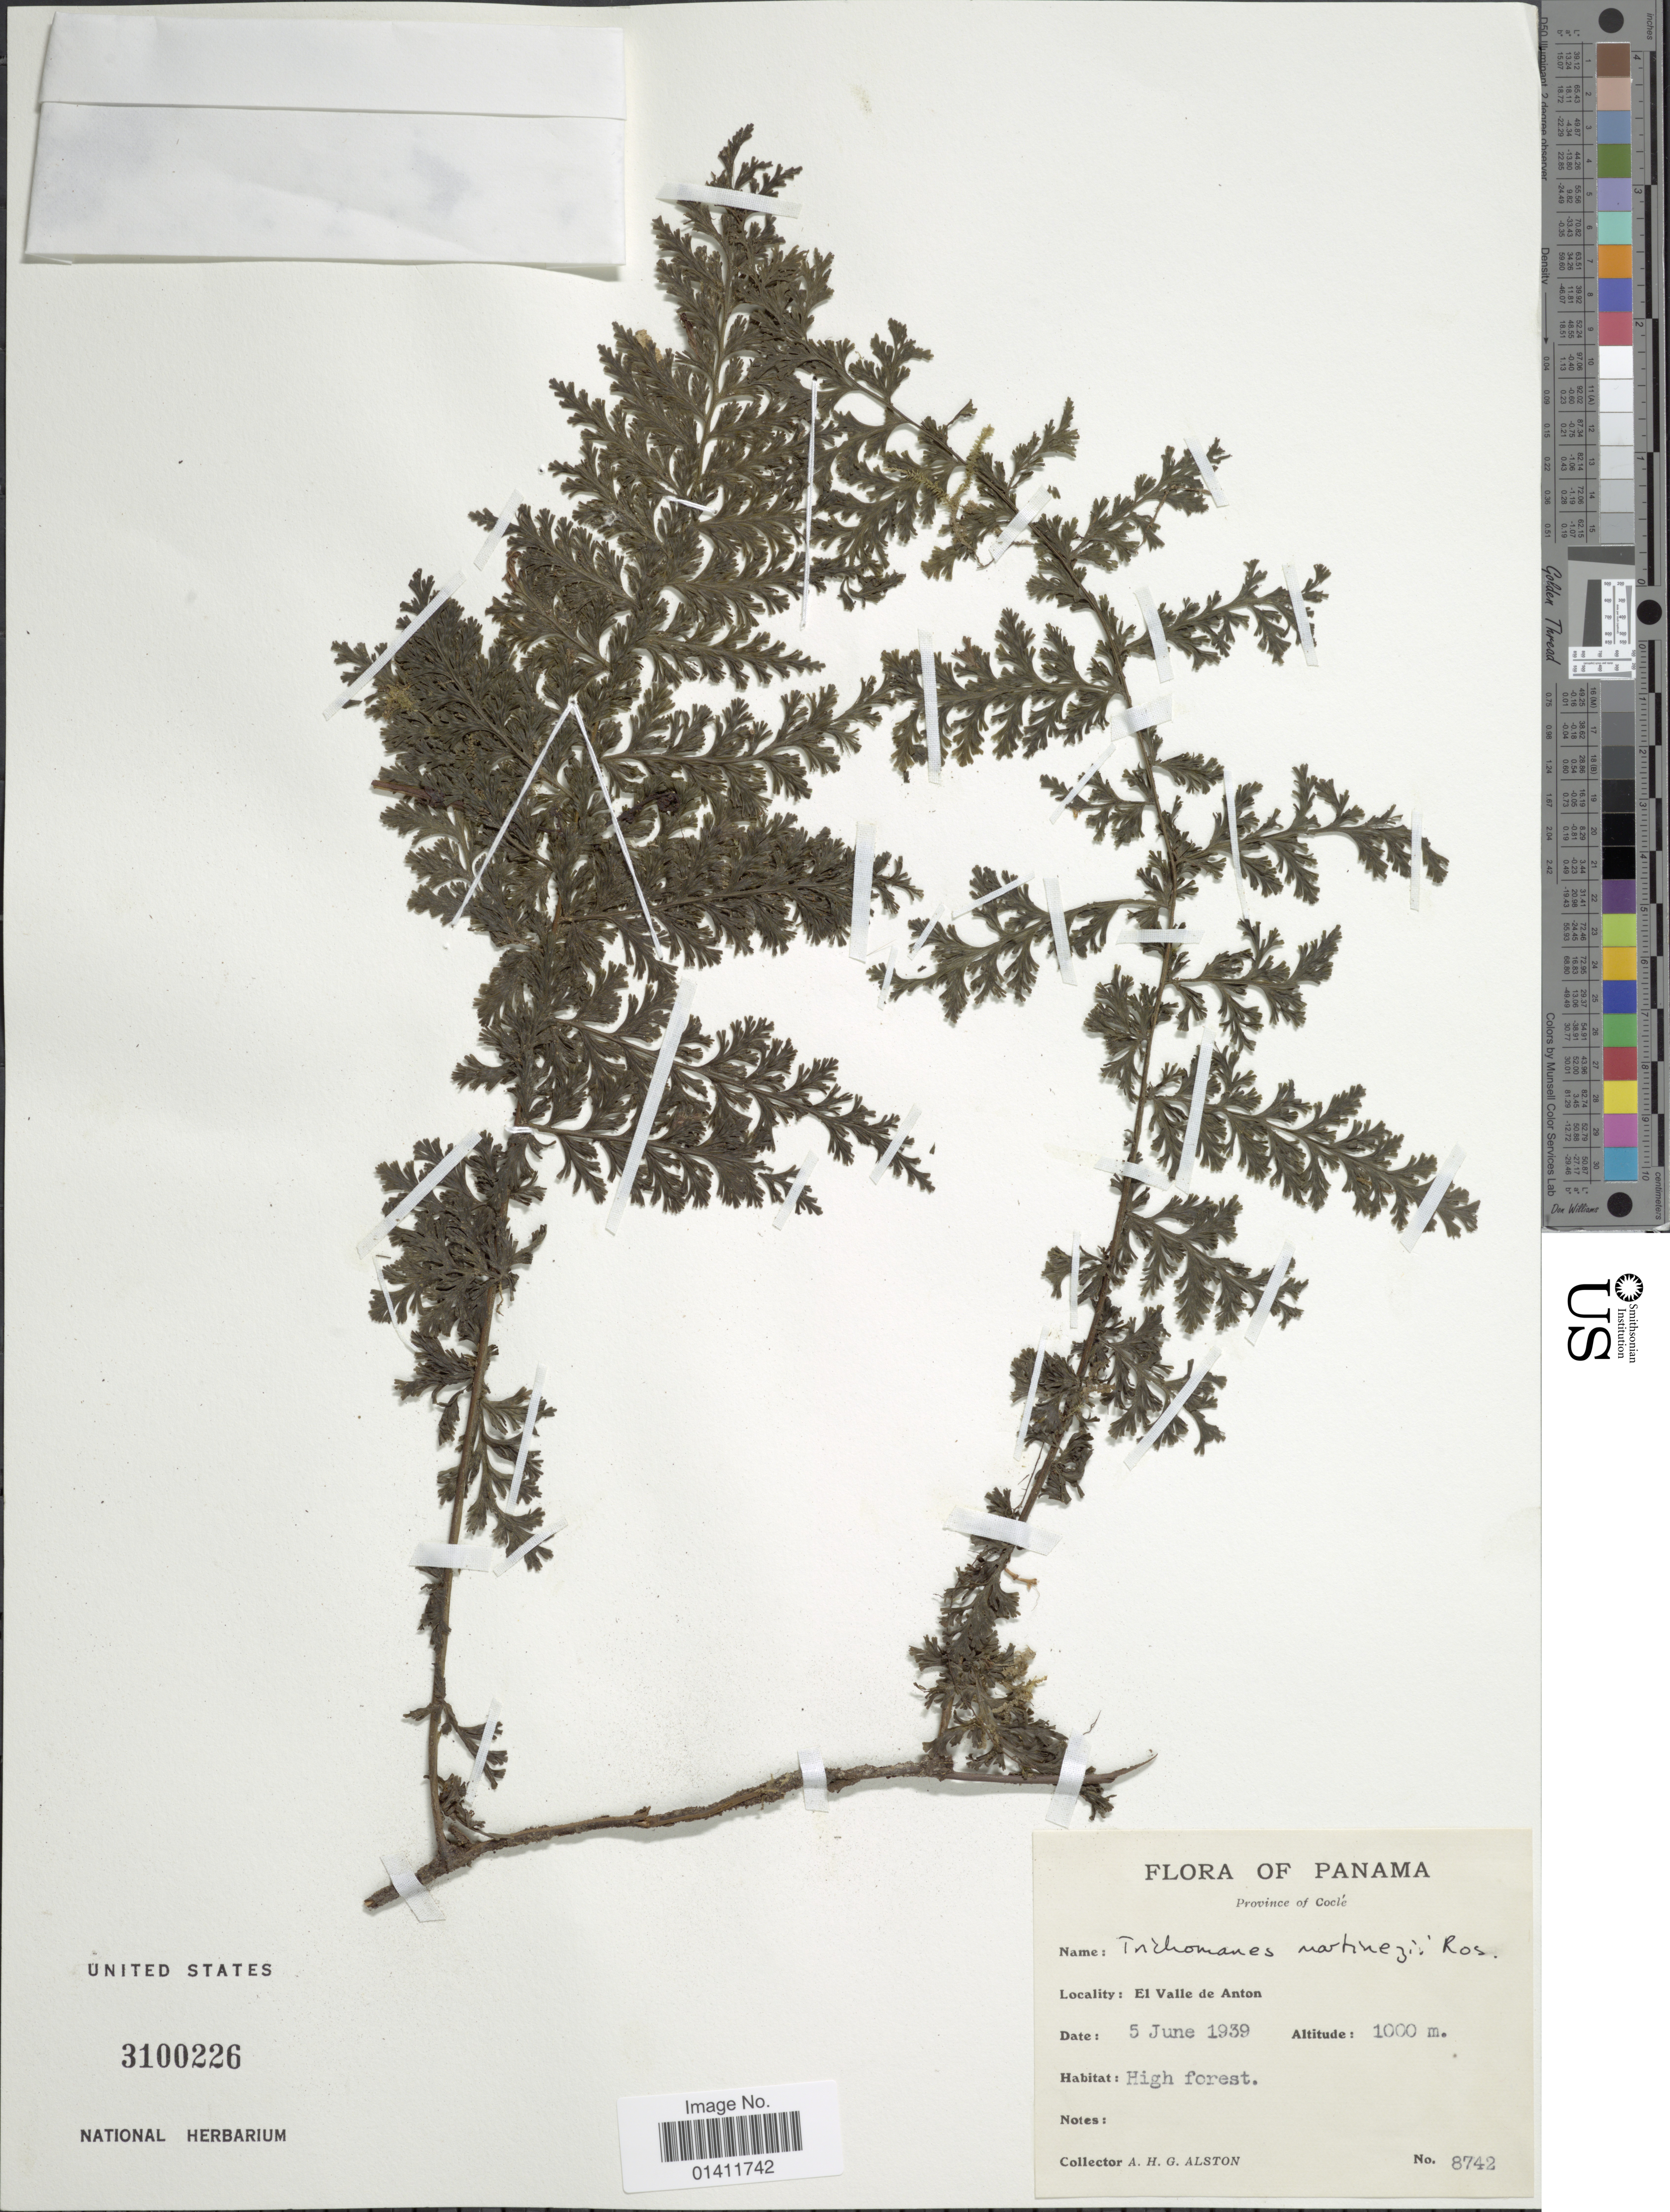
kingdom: Plantae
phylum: Tracheophyta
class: Polypodiopsida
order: Hymenophyllales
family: Hymenophyllaceae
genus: Vandenboschia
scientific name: Vandenboschia collariata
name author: (Bosch) Ebihara & K. Iwats.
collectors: A. H. Alston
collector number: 8742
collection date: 1939-06-05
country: Panama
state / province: Coclé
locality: El Valle de Anton. Province of Cocle.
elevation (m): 1000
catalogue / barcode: US 3100226